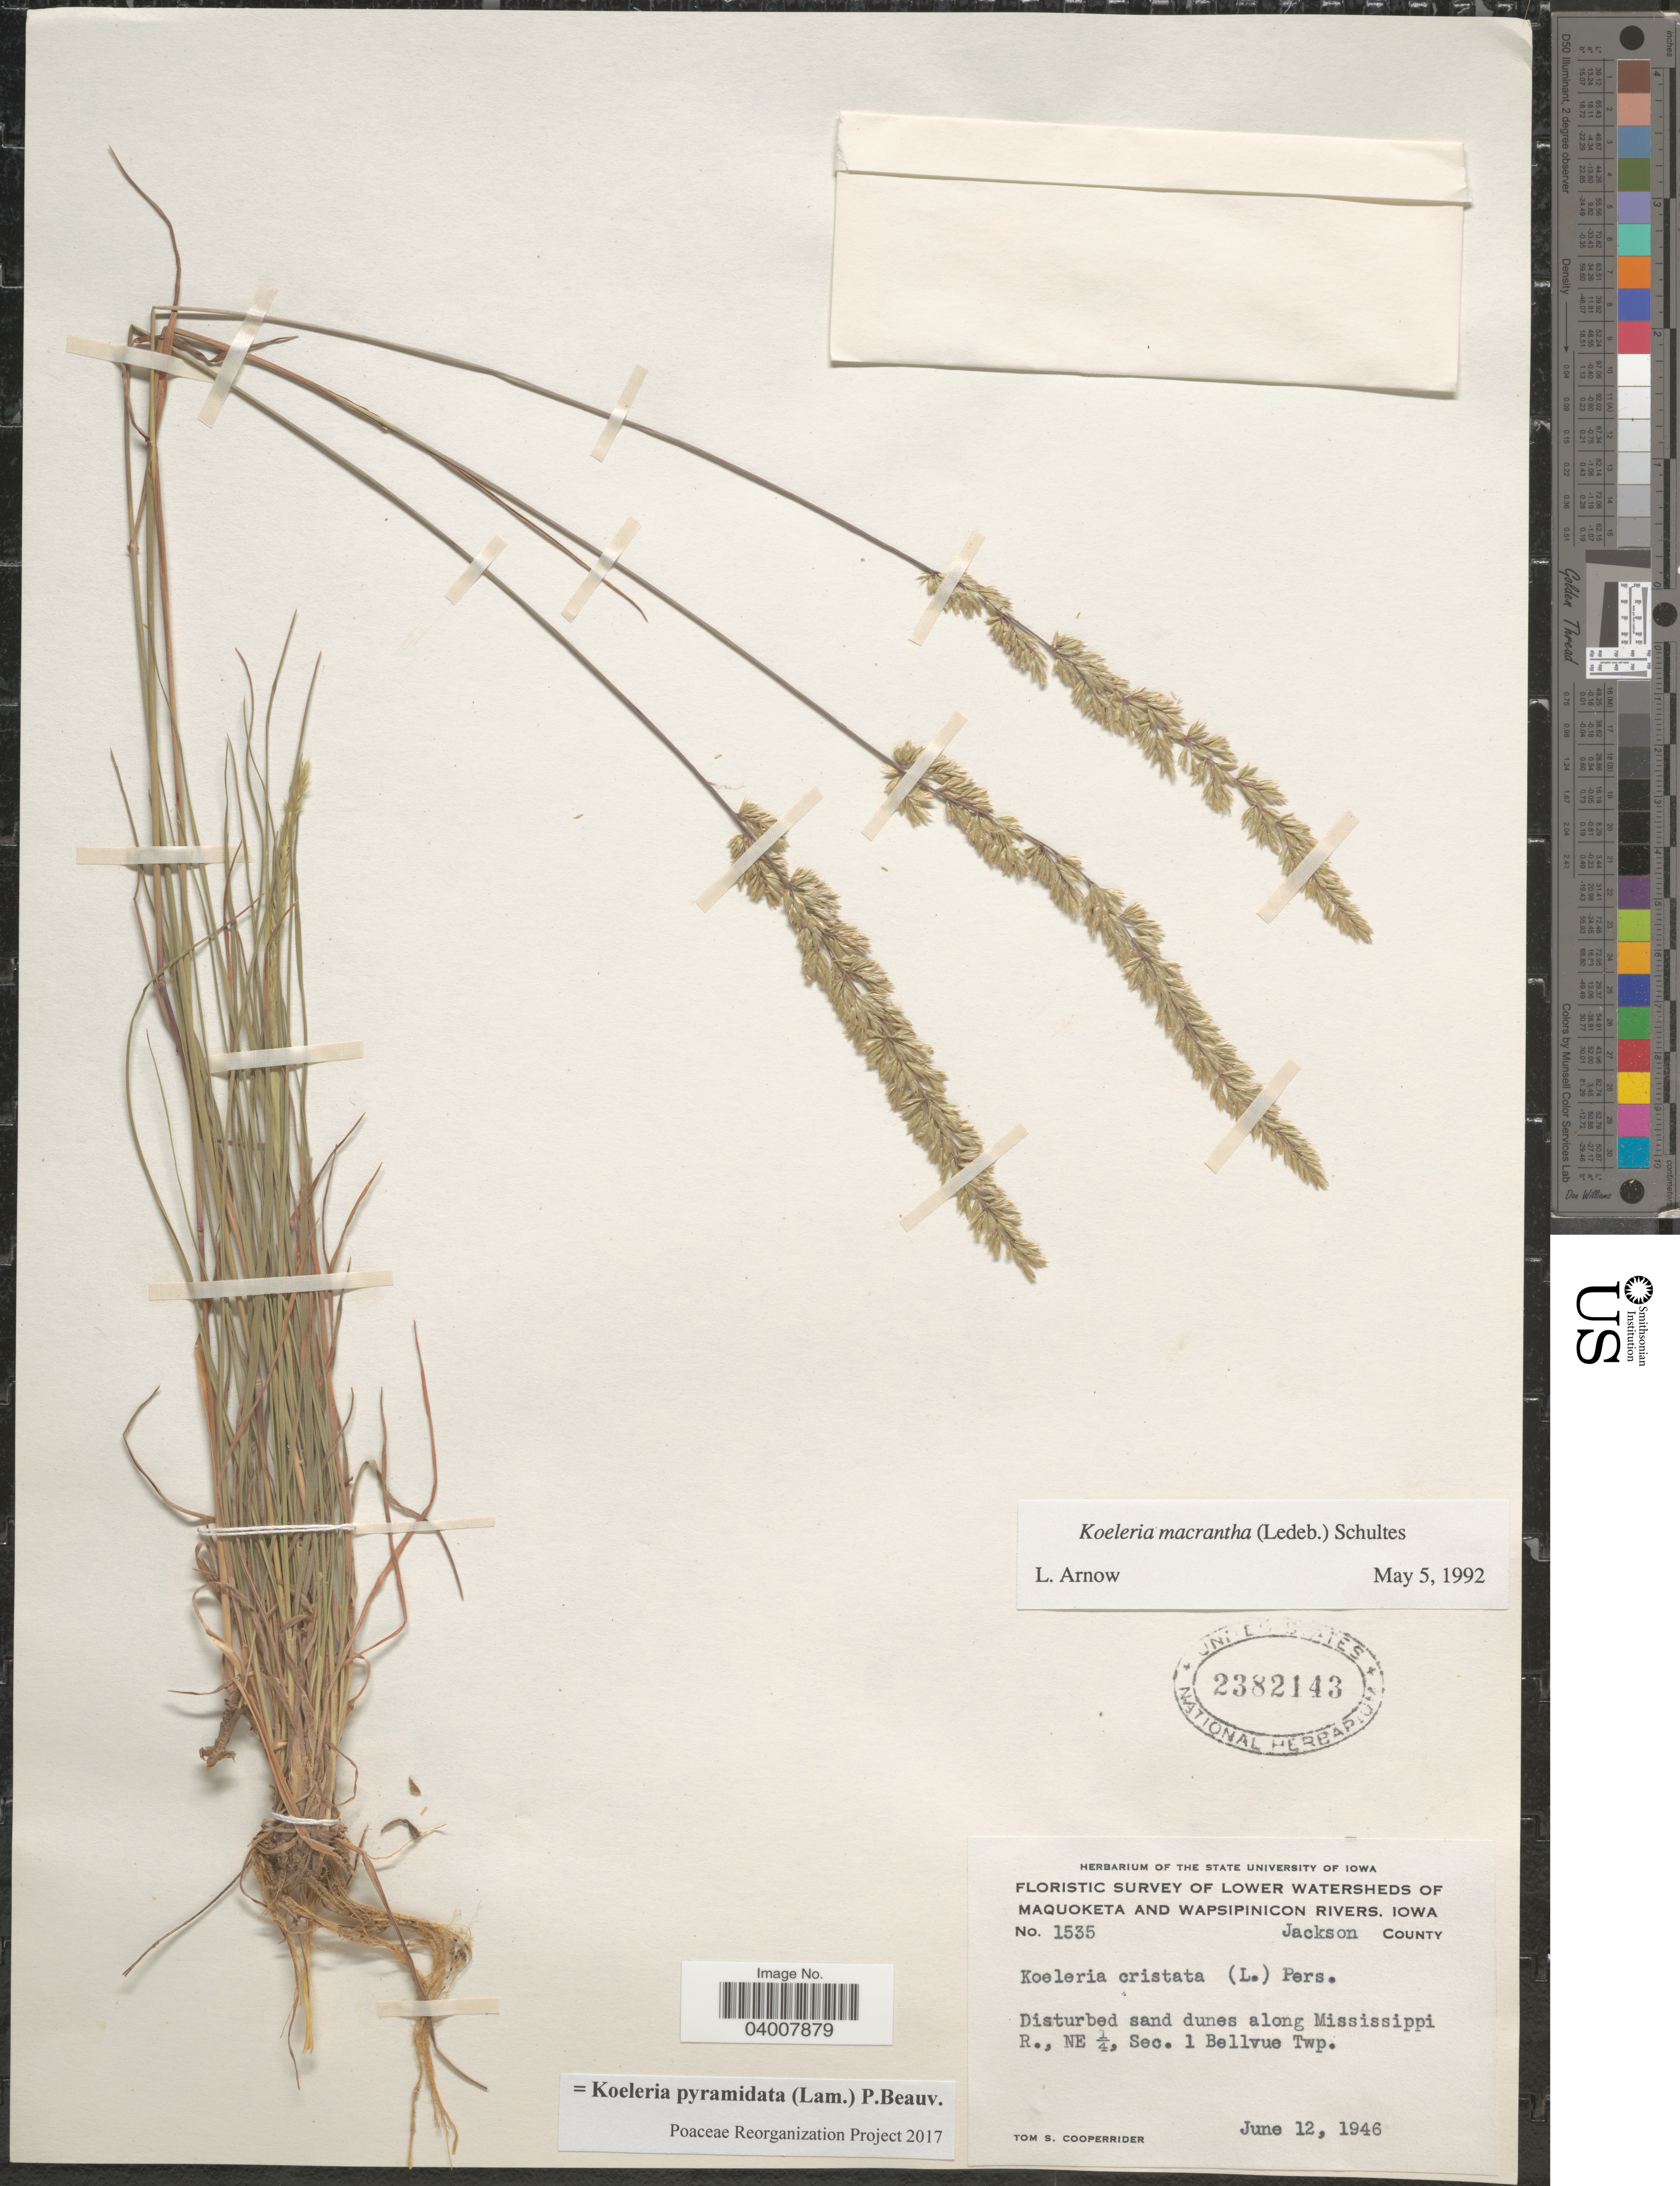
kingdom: Plantae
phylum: Tracheophyta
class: Liliopsida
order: Poales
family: Poaceae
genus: Koeleria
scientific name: Koeleria pyramidata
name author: (Lam.) P. Beauv.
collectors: T. S. Cooperrider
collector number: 1535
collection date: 1946-06-12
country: United States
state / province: Iowa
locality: Lower watersheds of Maquoketa and Wapsipinicon Rivers. Jackson County. Disturbed sand dunes along Mississippi R., NE ¼, Sec. 1 Bellvue Twp.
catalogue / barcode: US 2382143